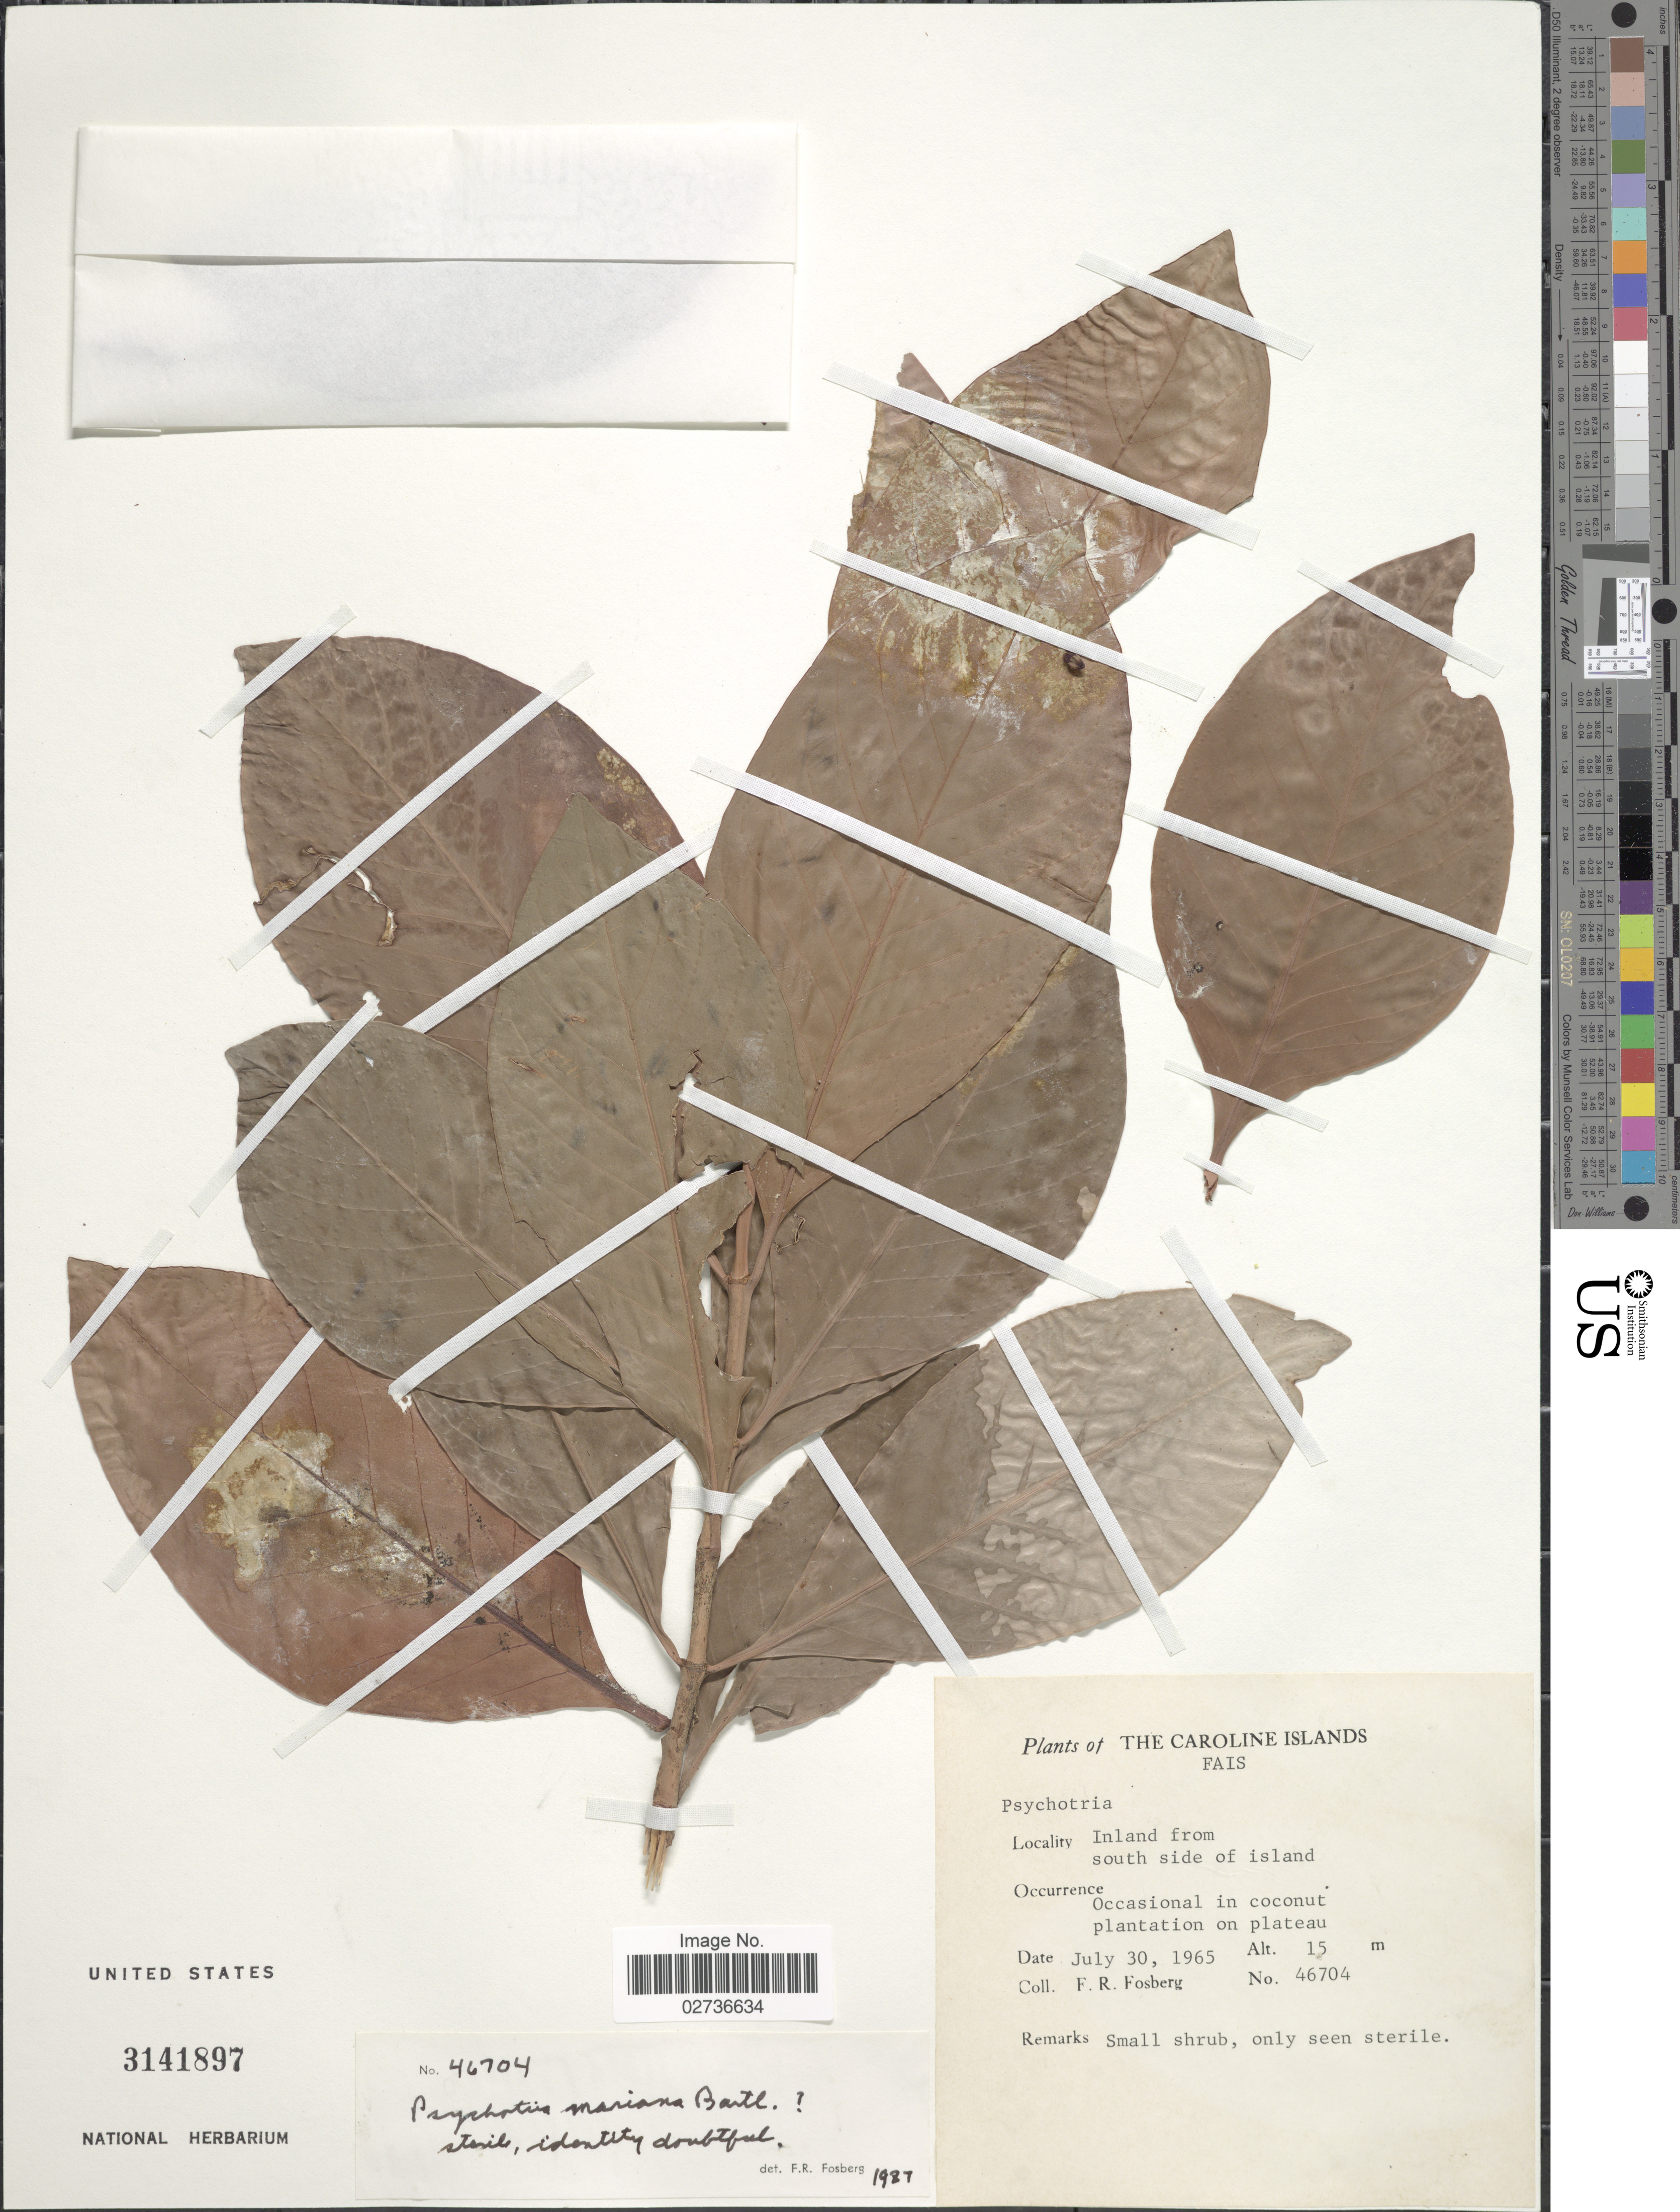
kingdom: Plantae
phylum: Tracheophyta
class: Magnoliopsida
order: Gentianales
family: Rubiaceae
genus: Psychotria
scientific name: Psychotria mariana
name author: Bartl. ex DC.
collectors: F. R. Fosberg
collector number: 46704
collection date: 1965-07-30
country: Micronesia, Federated States of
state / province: Yap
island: Fais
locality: The Caroline Islands, Fais, Inland from south side of island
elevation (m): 15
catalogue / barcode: US 3141897